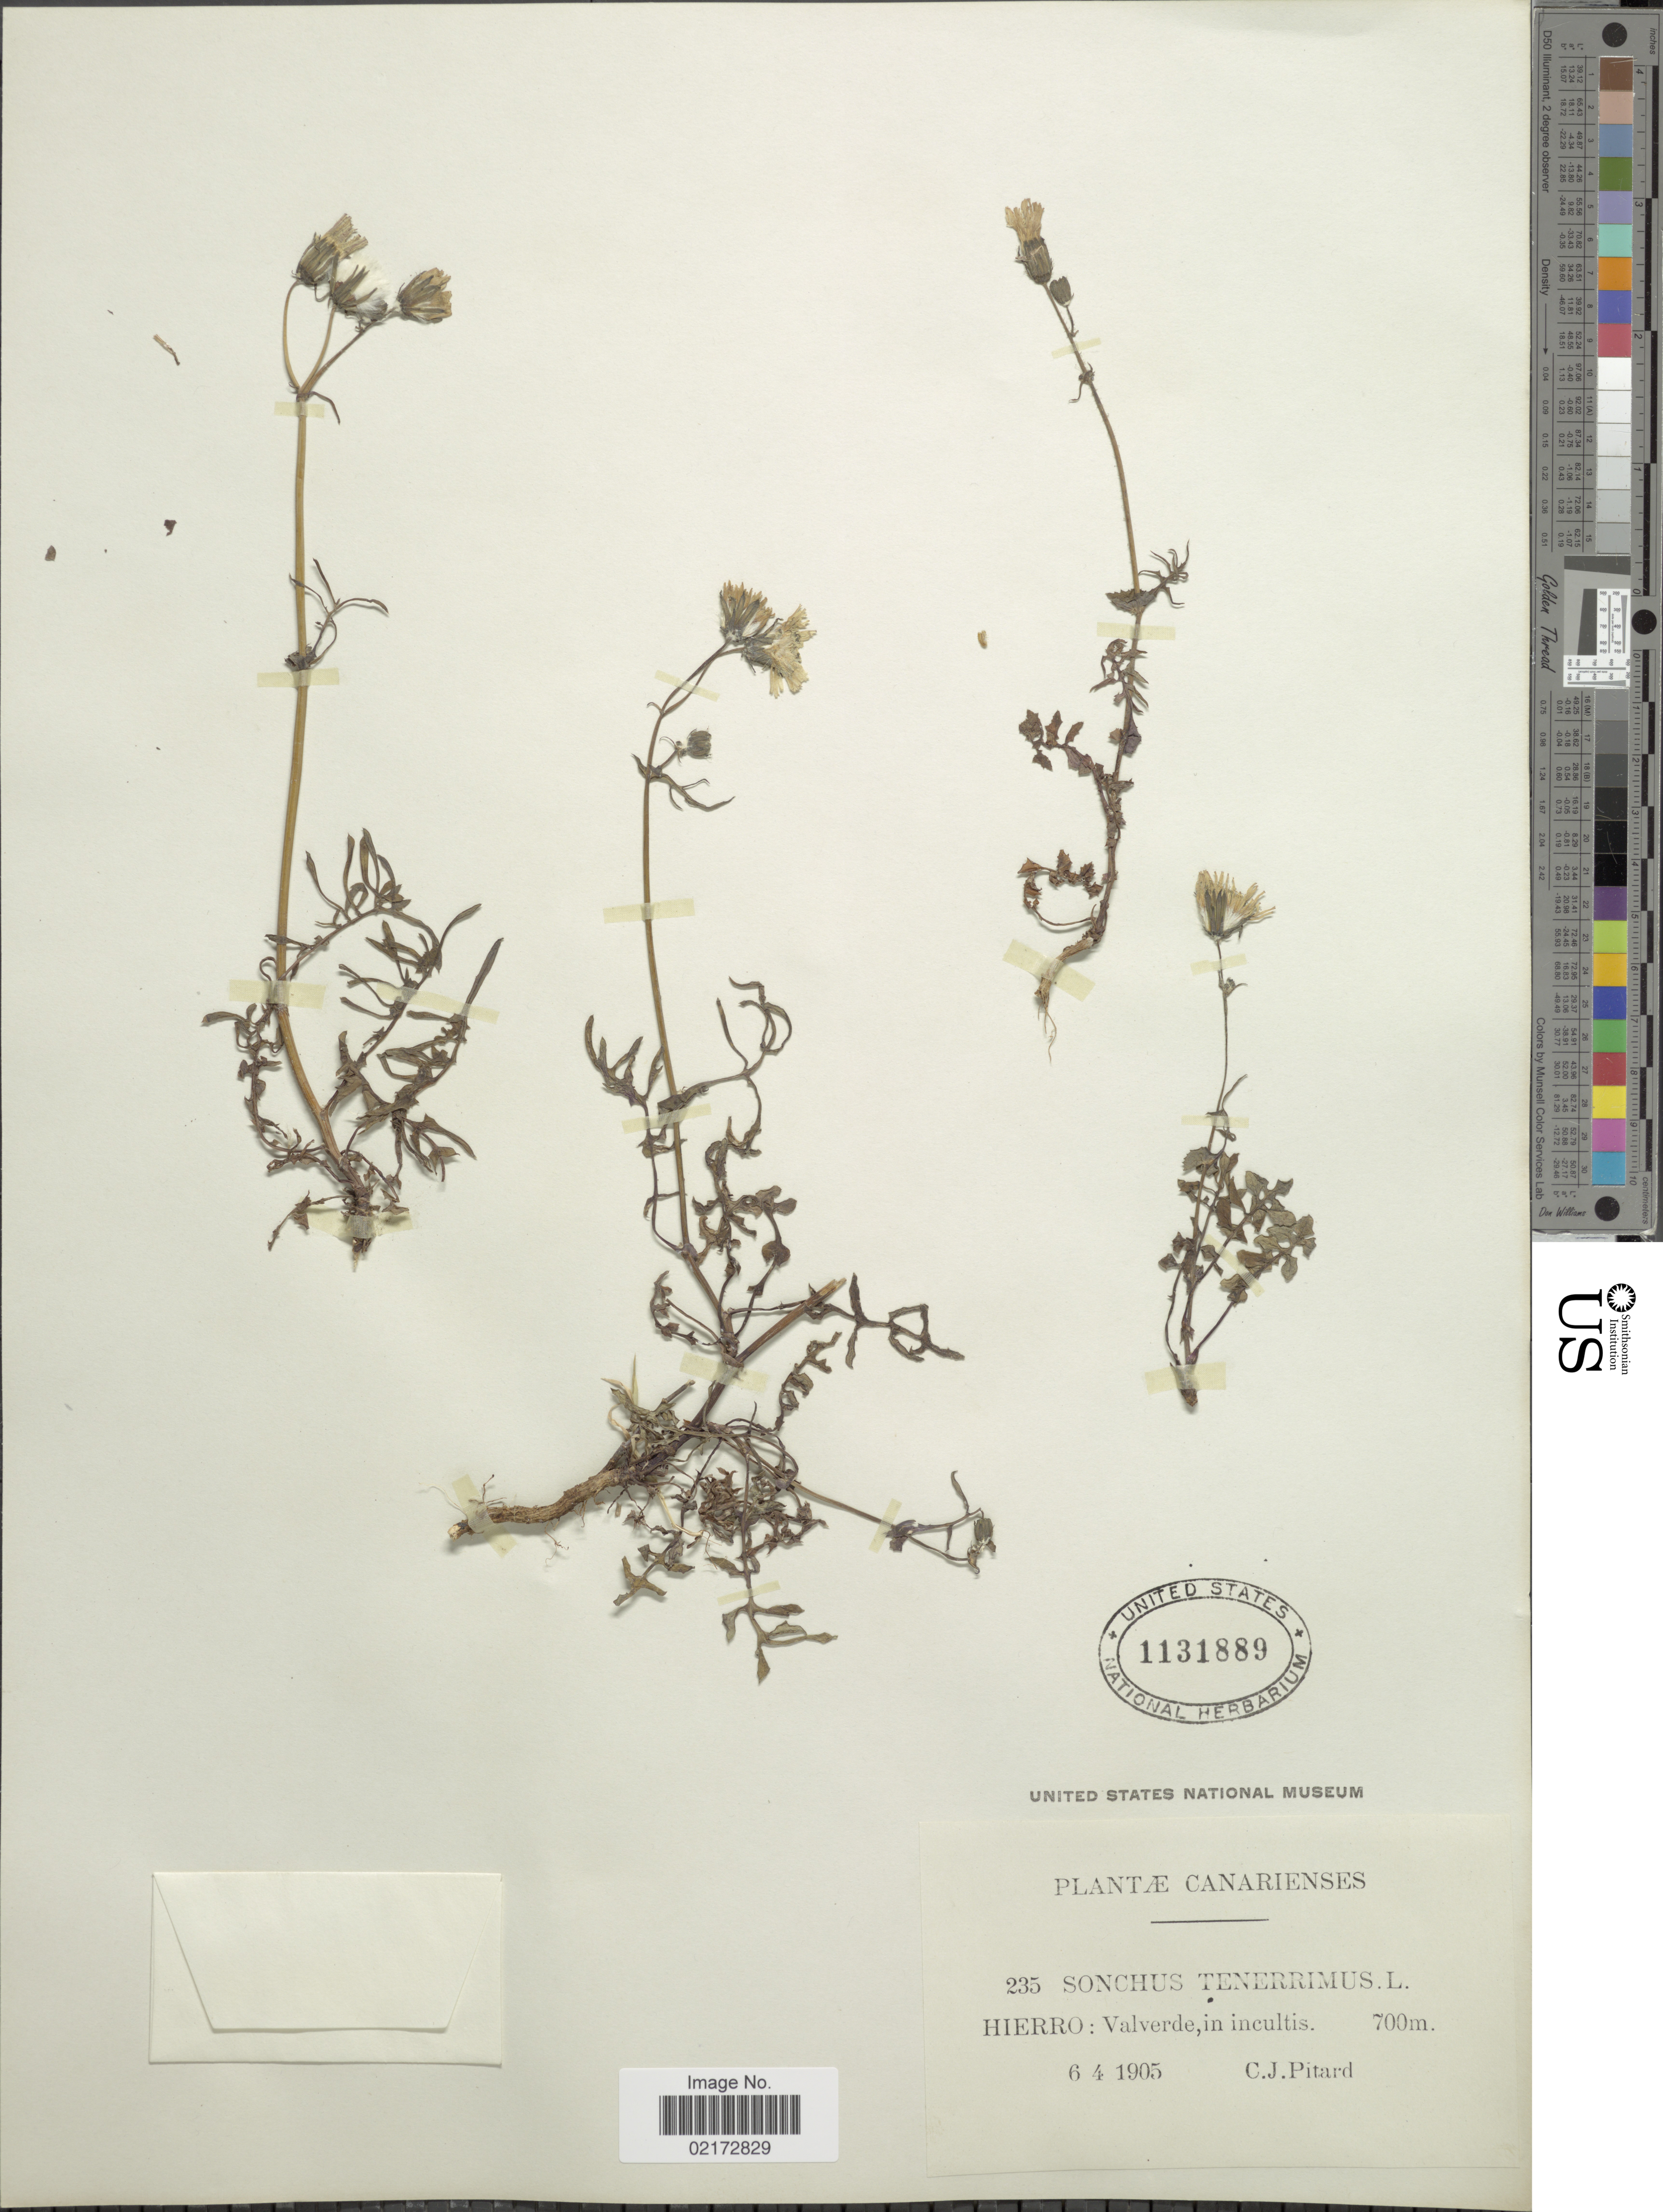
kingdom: Plantae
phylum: Tracheophyta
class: Magnoliopsida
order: Asterales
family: Asteraceae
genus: Sonchus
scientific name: Sonchus tenerrimus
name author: L.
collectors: C. Pitard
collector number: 235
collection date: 1905-04-06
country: Spain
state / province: Canarias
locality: Canarienses, Hierro, Valverde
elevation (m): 700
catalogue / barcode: US 1131889